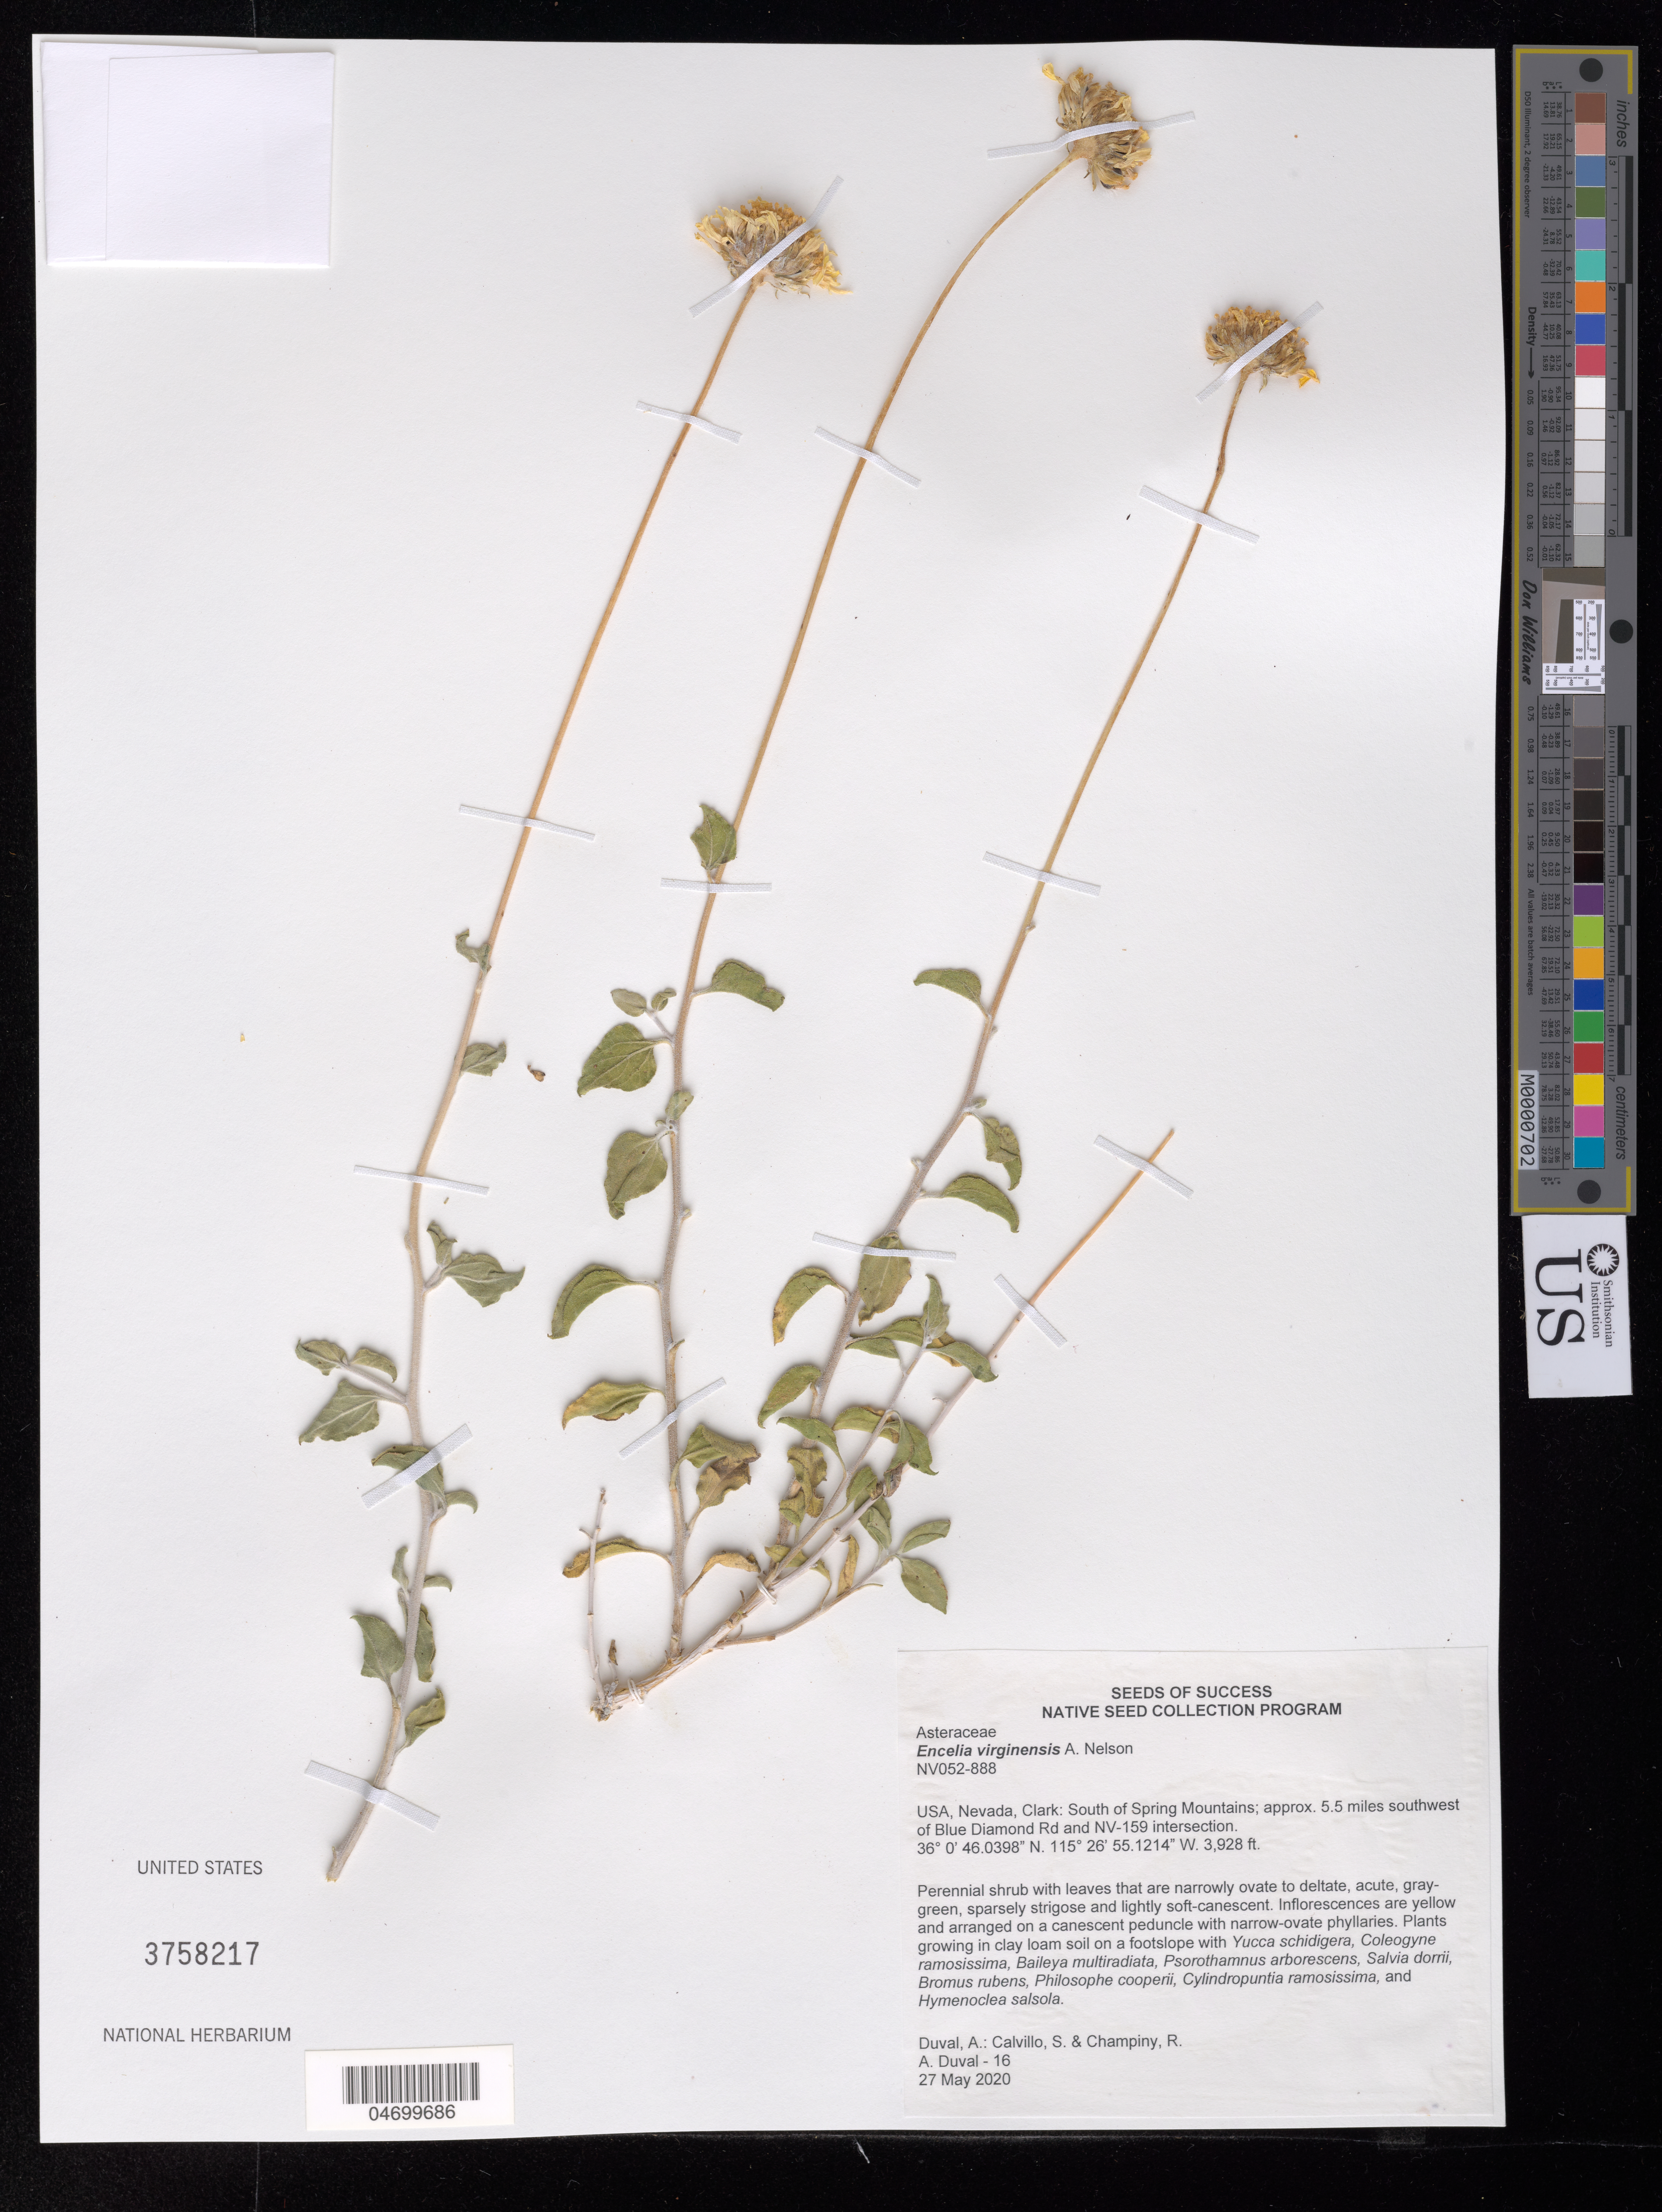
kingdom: Plantae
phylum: Tracheophyta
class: Magnoliopsida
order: Asterales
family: Asteraceae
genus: Encelia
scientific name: Encelia virginensis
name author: A. Nelson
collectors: A. Duval, S. Calvillo & R. Champiny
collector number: NV052-888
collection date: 2020-05-27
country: United States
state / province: Nevada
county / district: Clark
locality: S of Spring Mtns, 5.5 mi. SW of Blue Diamond Rd and NV-159 intersection.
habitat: Clay loam soil. With Bromus rubens, Salvia dorrii, Hymenoclea salsola, etc.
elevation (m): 1197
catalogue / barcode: US 3758217